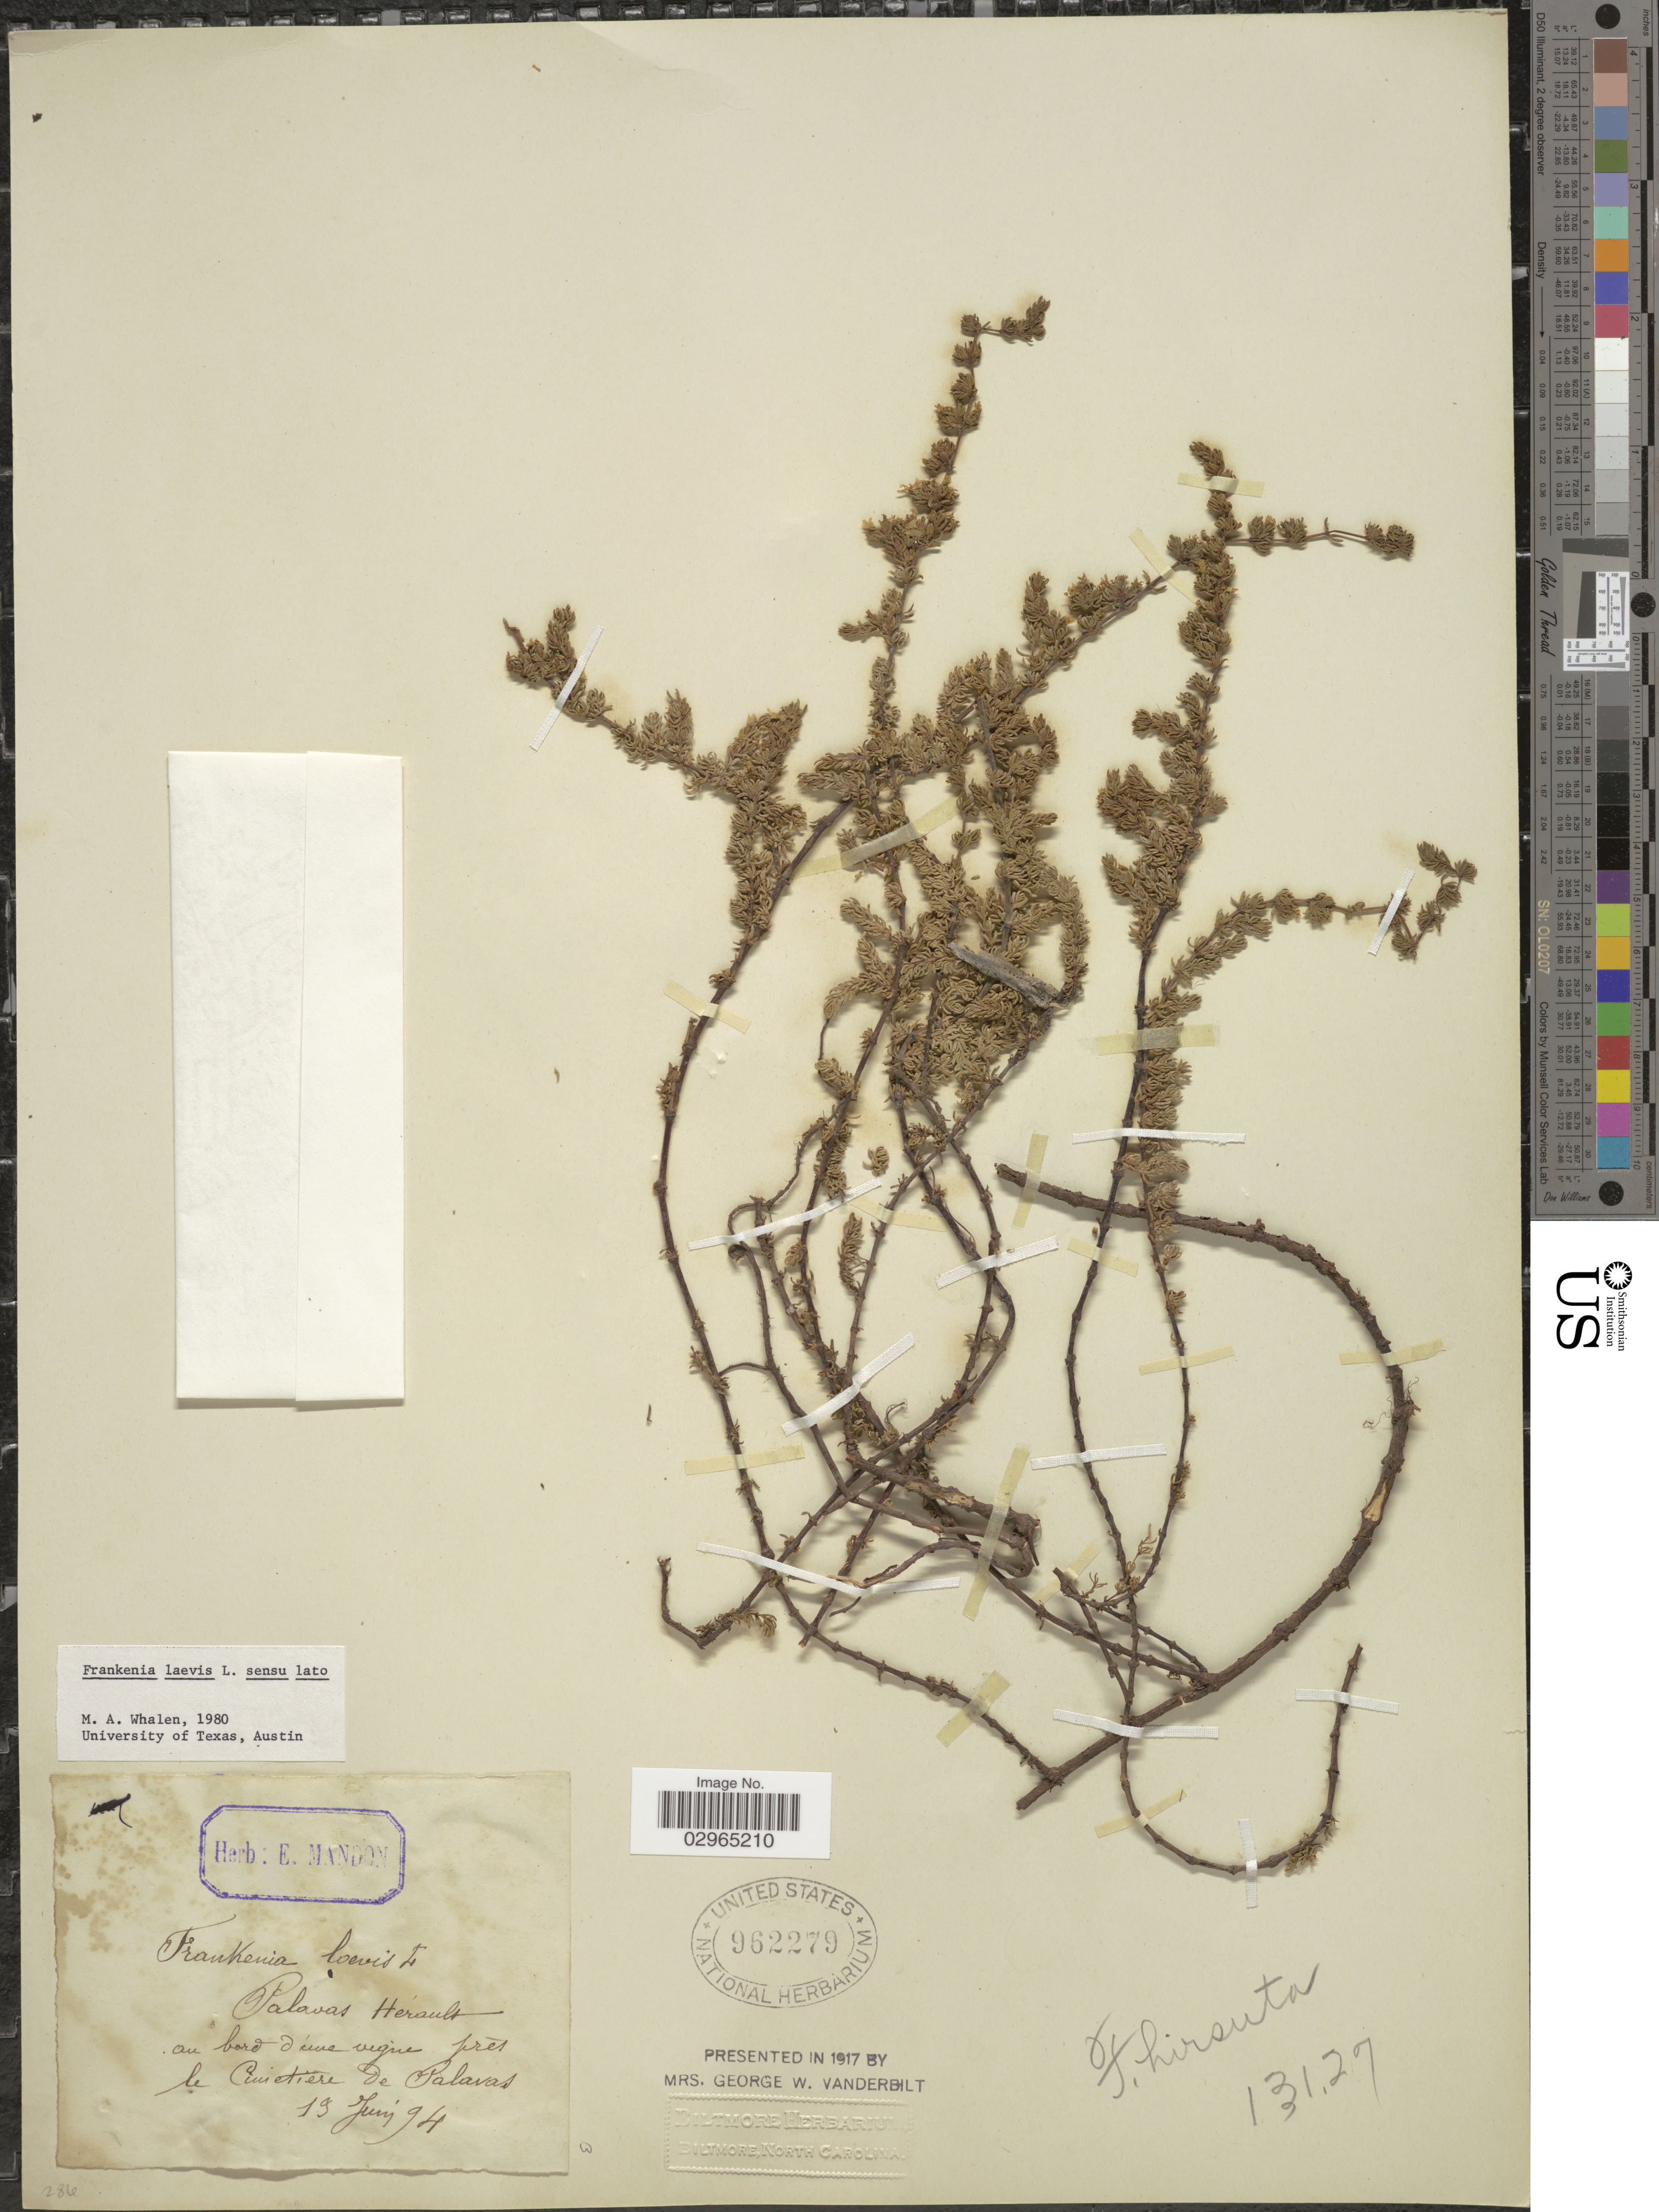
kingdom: Plantae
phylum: Tracheophyta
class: Magnoliopsida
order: Caryophyllales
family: Frankeniaceae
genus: Frankenia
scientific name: Frankenia laevis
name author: L.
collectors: Ex herb. E. Mandon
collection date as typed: Transcribed d/m/y: 19/6/94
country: France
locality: Palavas Herault au bord d'eux vegine près le Cimetiere de Palavas.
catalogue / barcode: US 962279